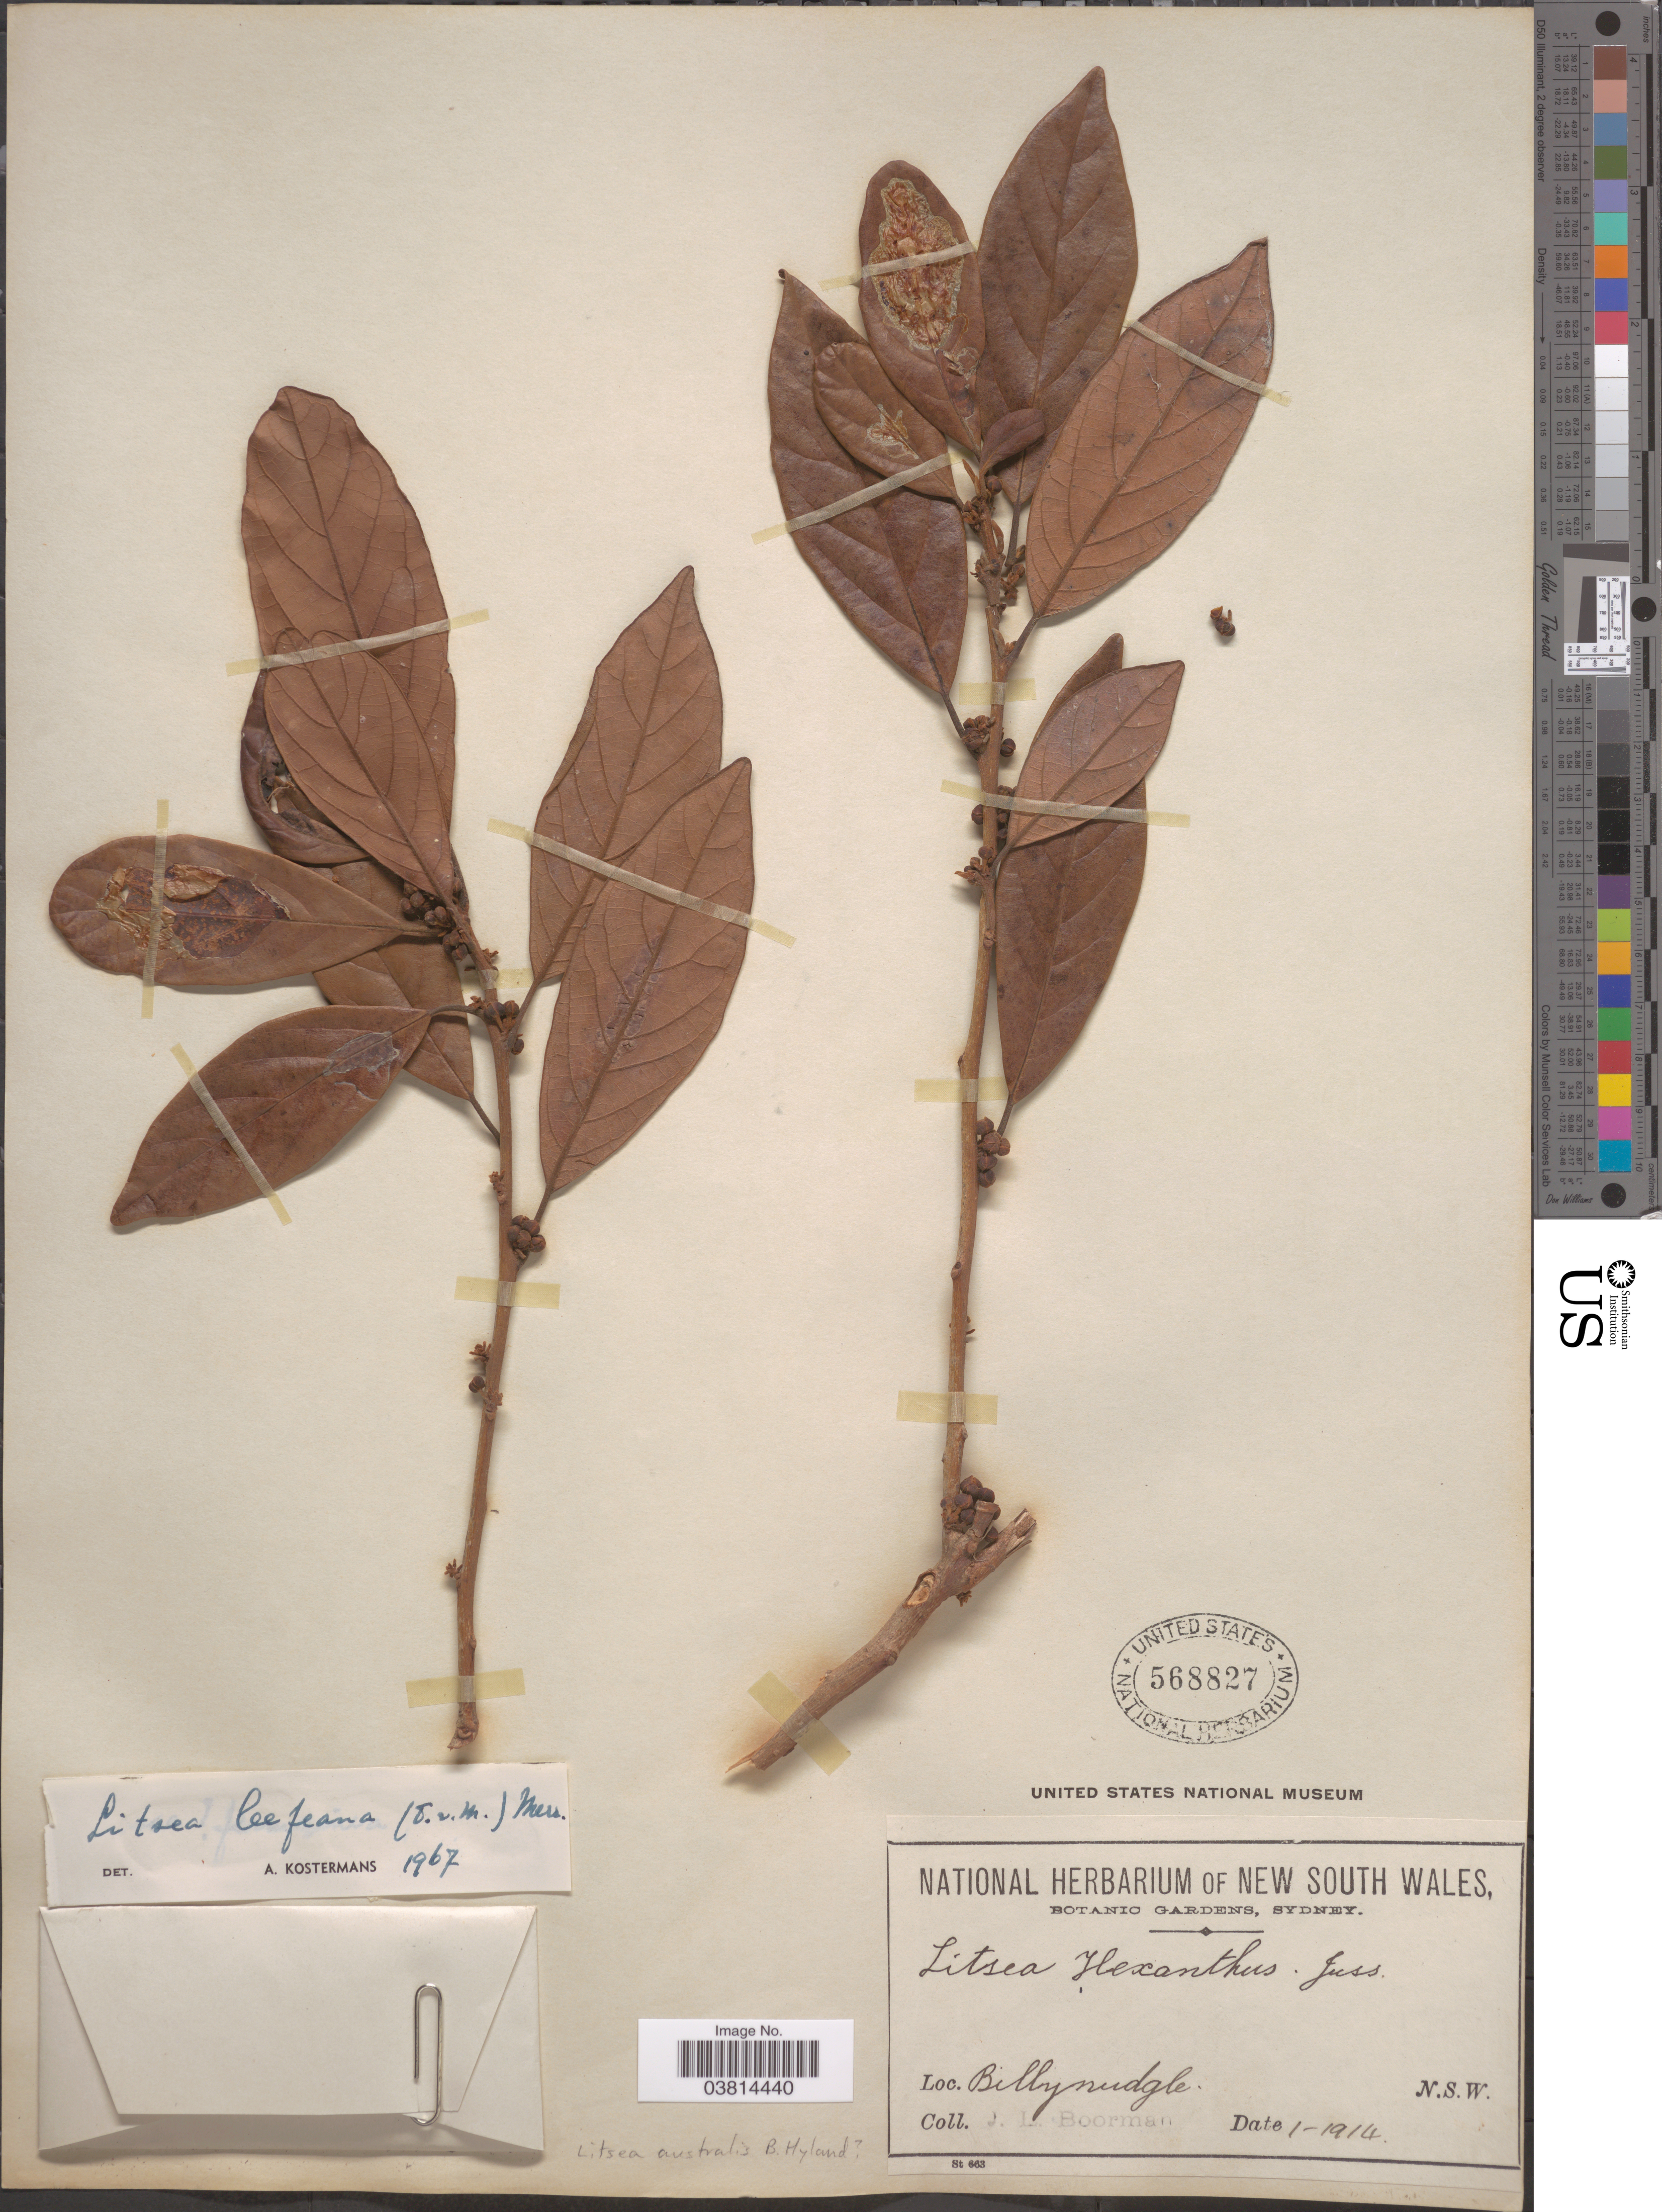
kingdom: Plantae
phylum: Tracheophyta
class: Magnoliopsida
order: Laurales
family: Lauraceae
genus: Litsea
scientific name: Litsea australis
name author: B. Hyland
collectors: J. Boorman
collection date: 1914-01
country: Australia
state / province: New South Wales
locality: Billynudgle.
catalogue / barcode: US 568827